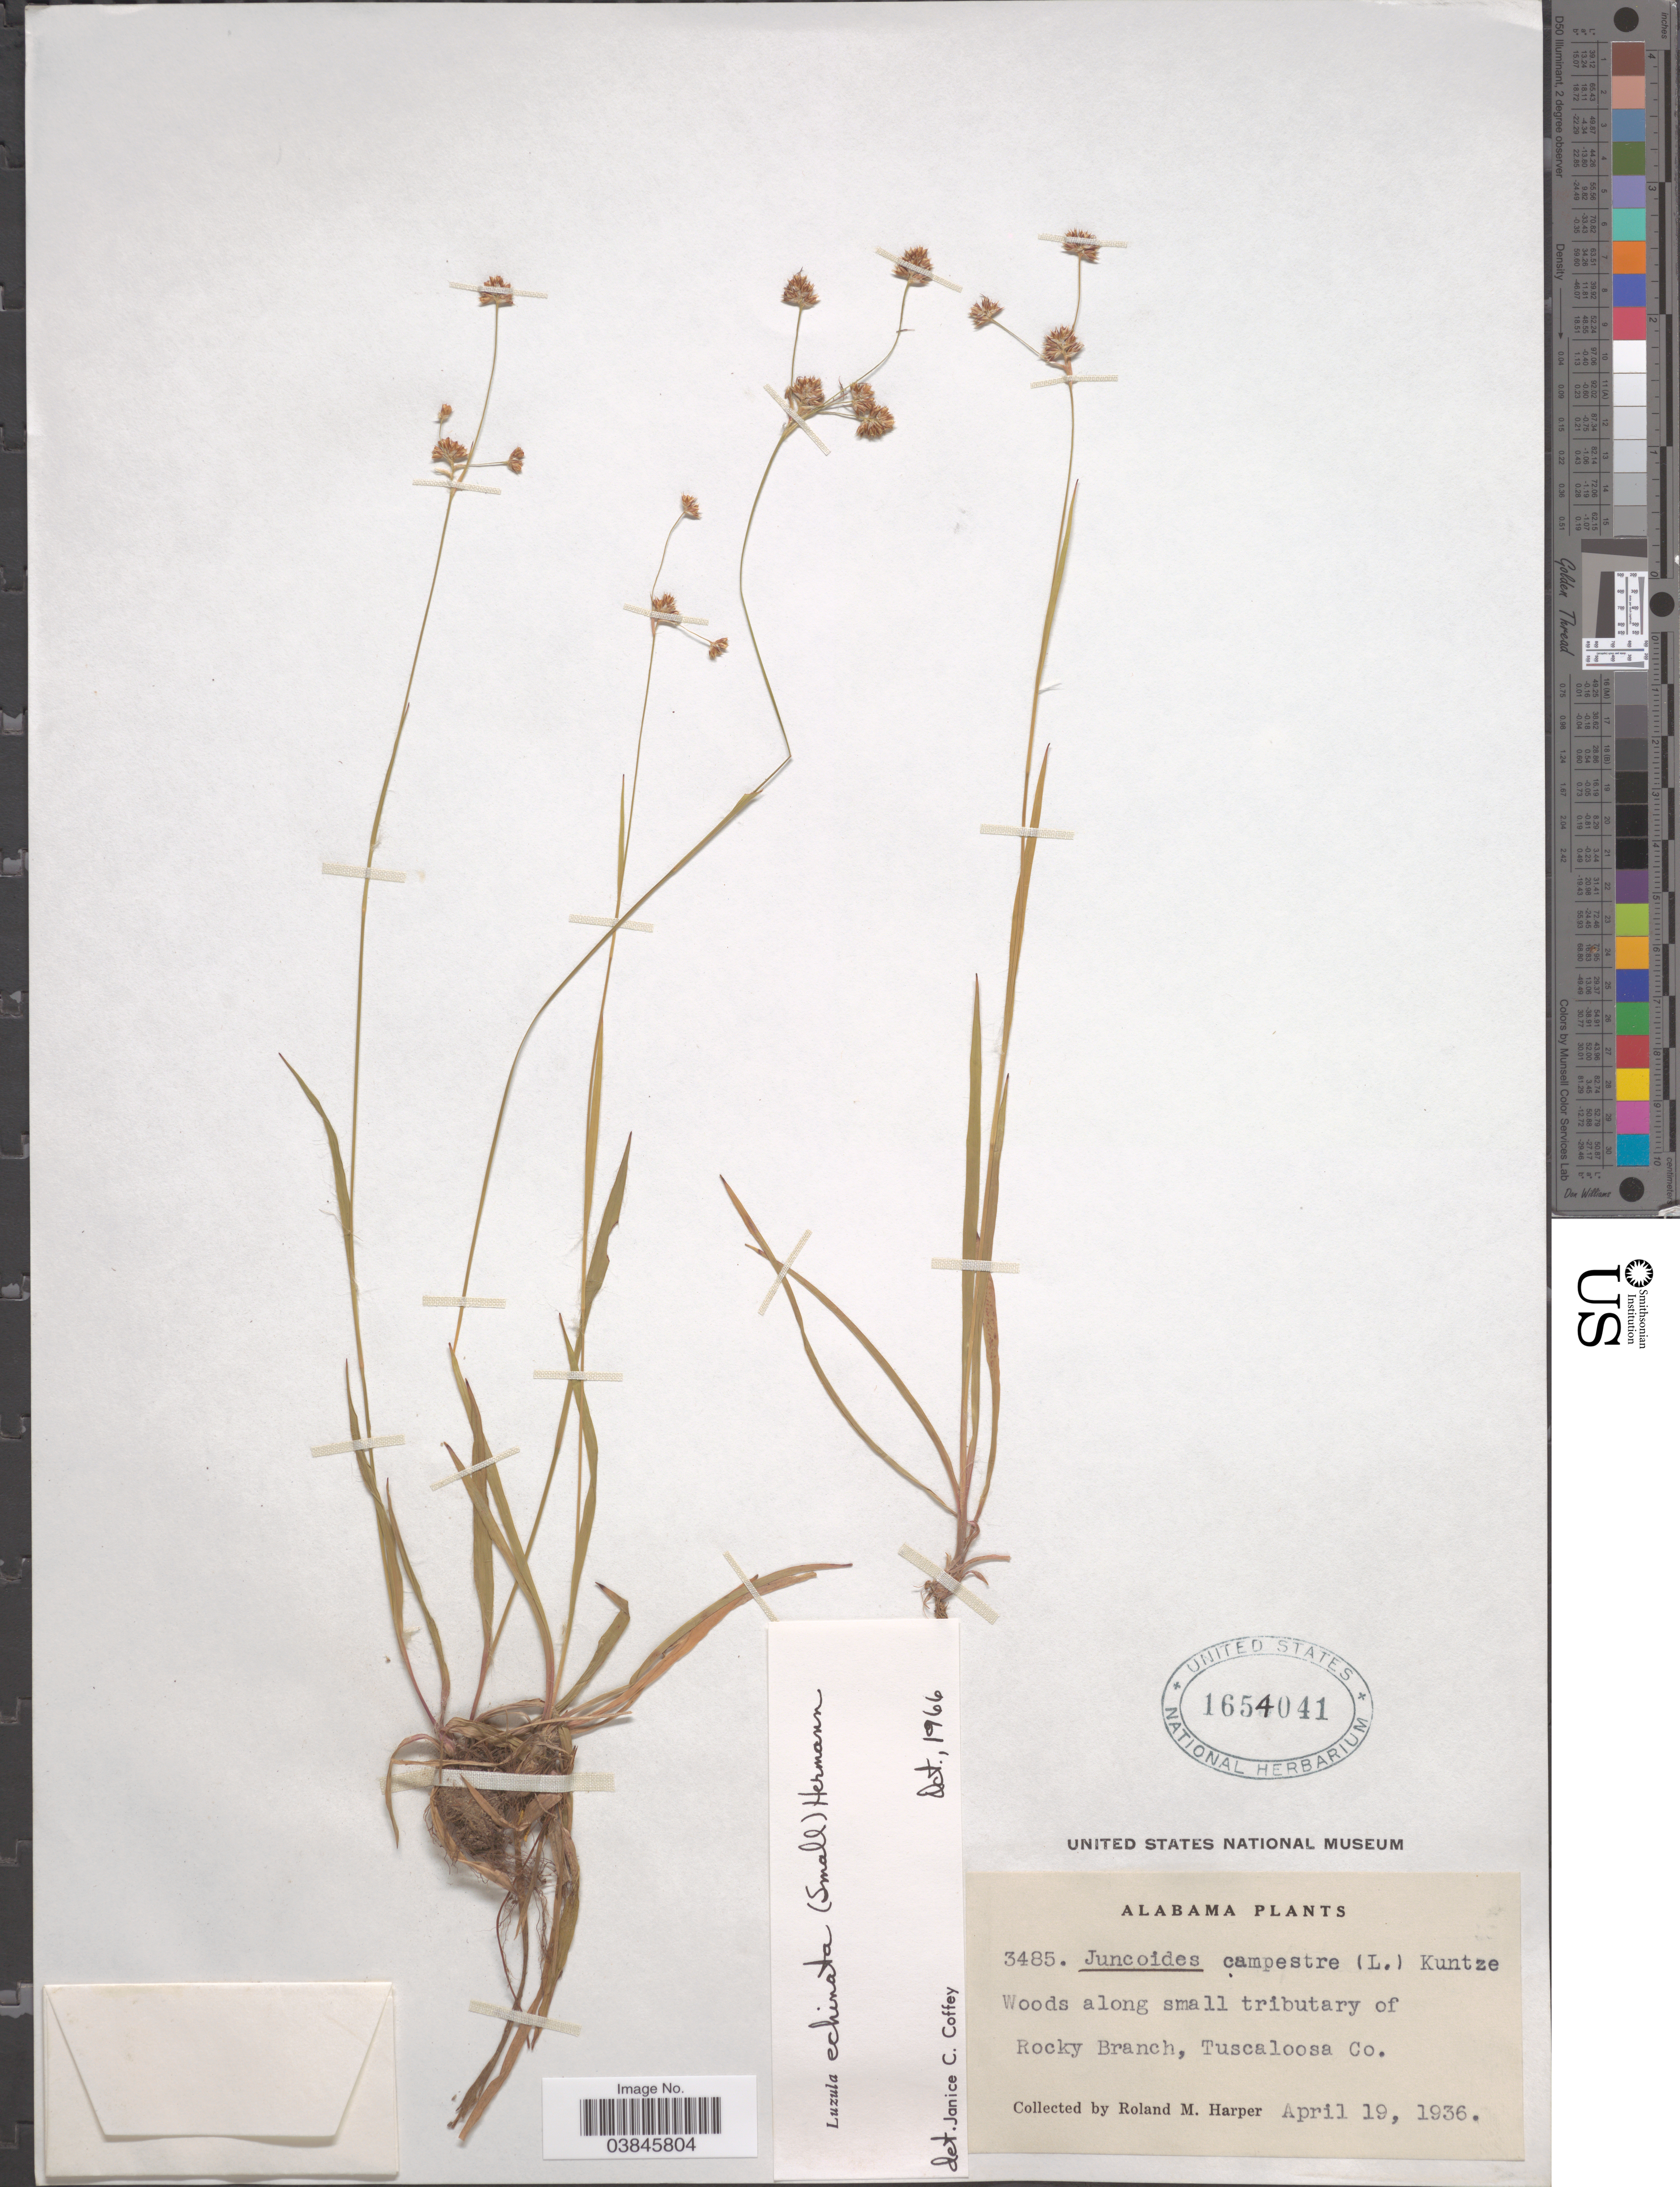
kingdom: Plantae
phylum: Tracheophyta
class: Liliopsida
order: Poales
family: Juncaceae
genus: Luzula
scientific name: Luzula echinata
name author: (Small) F.J. Herm.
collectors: R. M. Harper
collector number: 3485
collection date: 1936-04-19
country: United States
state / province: Alabama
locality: Along small tributary of Rocky Branch, Tuscaloosa Co.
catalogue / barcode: US 1654041